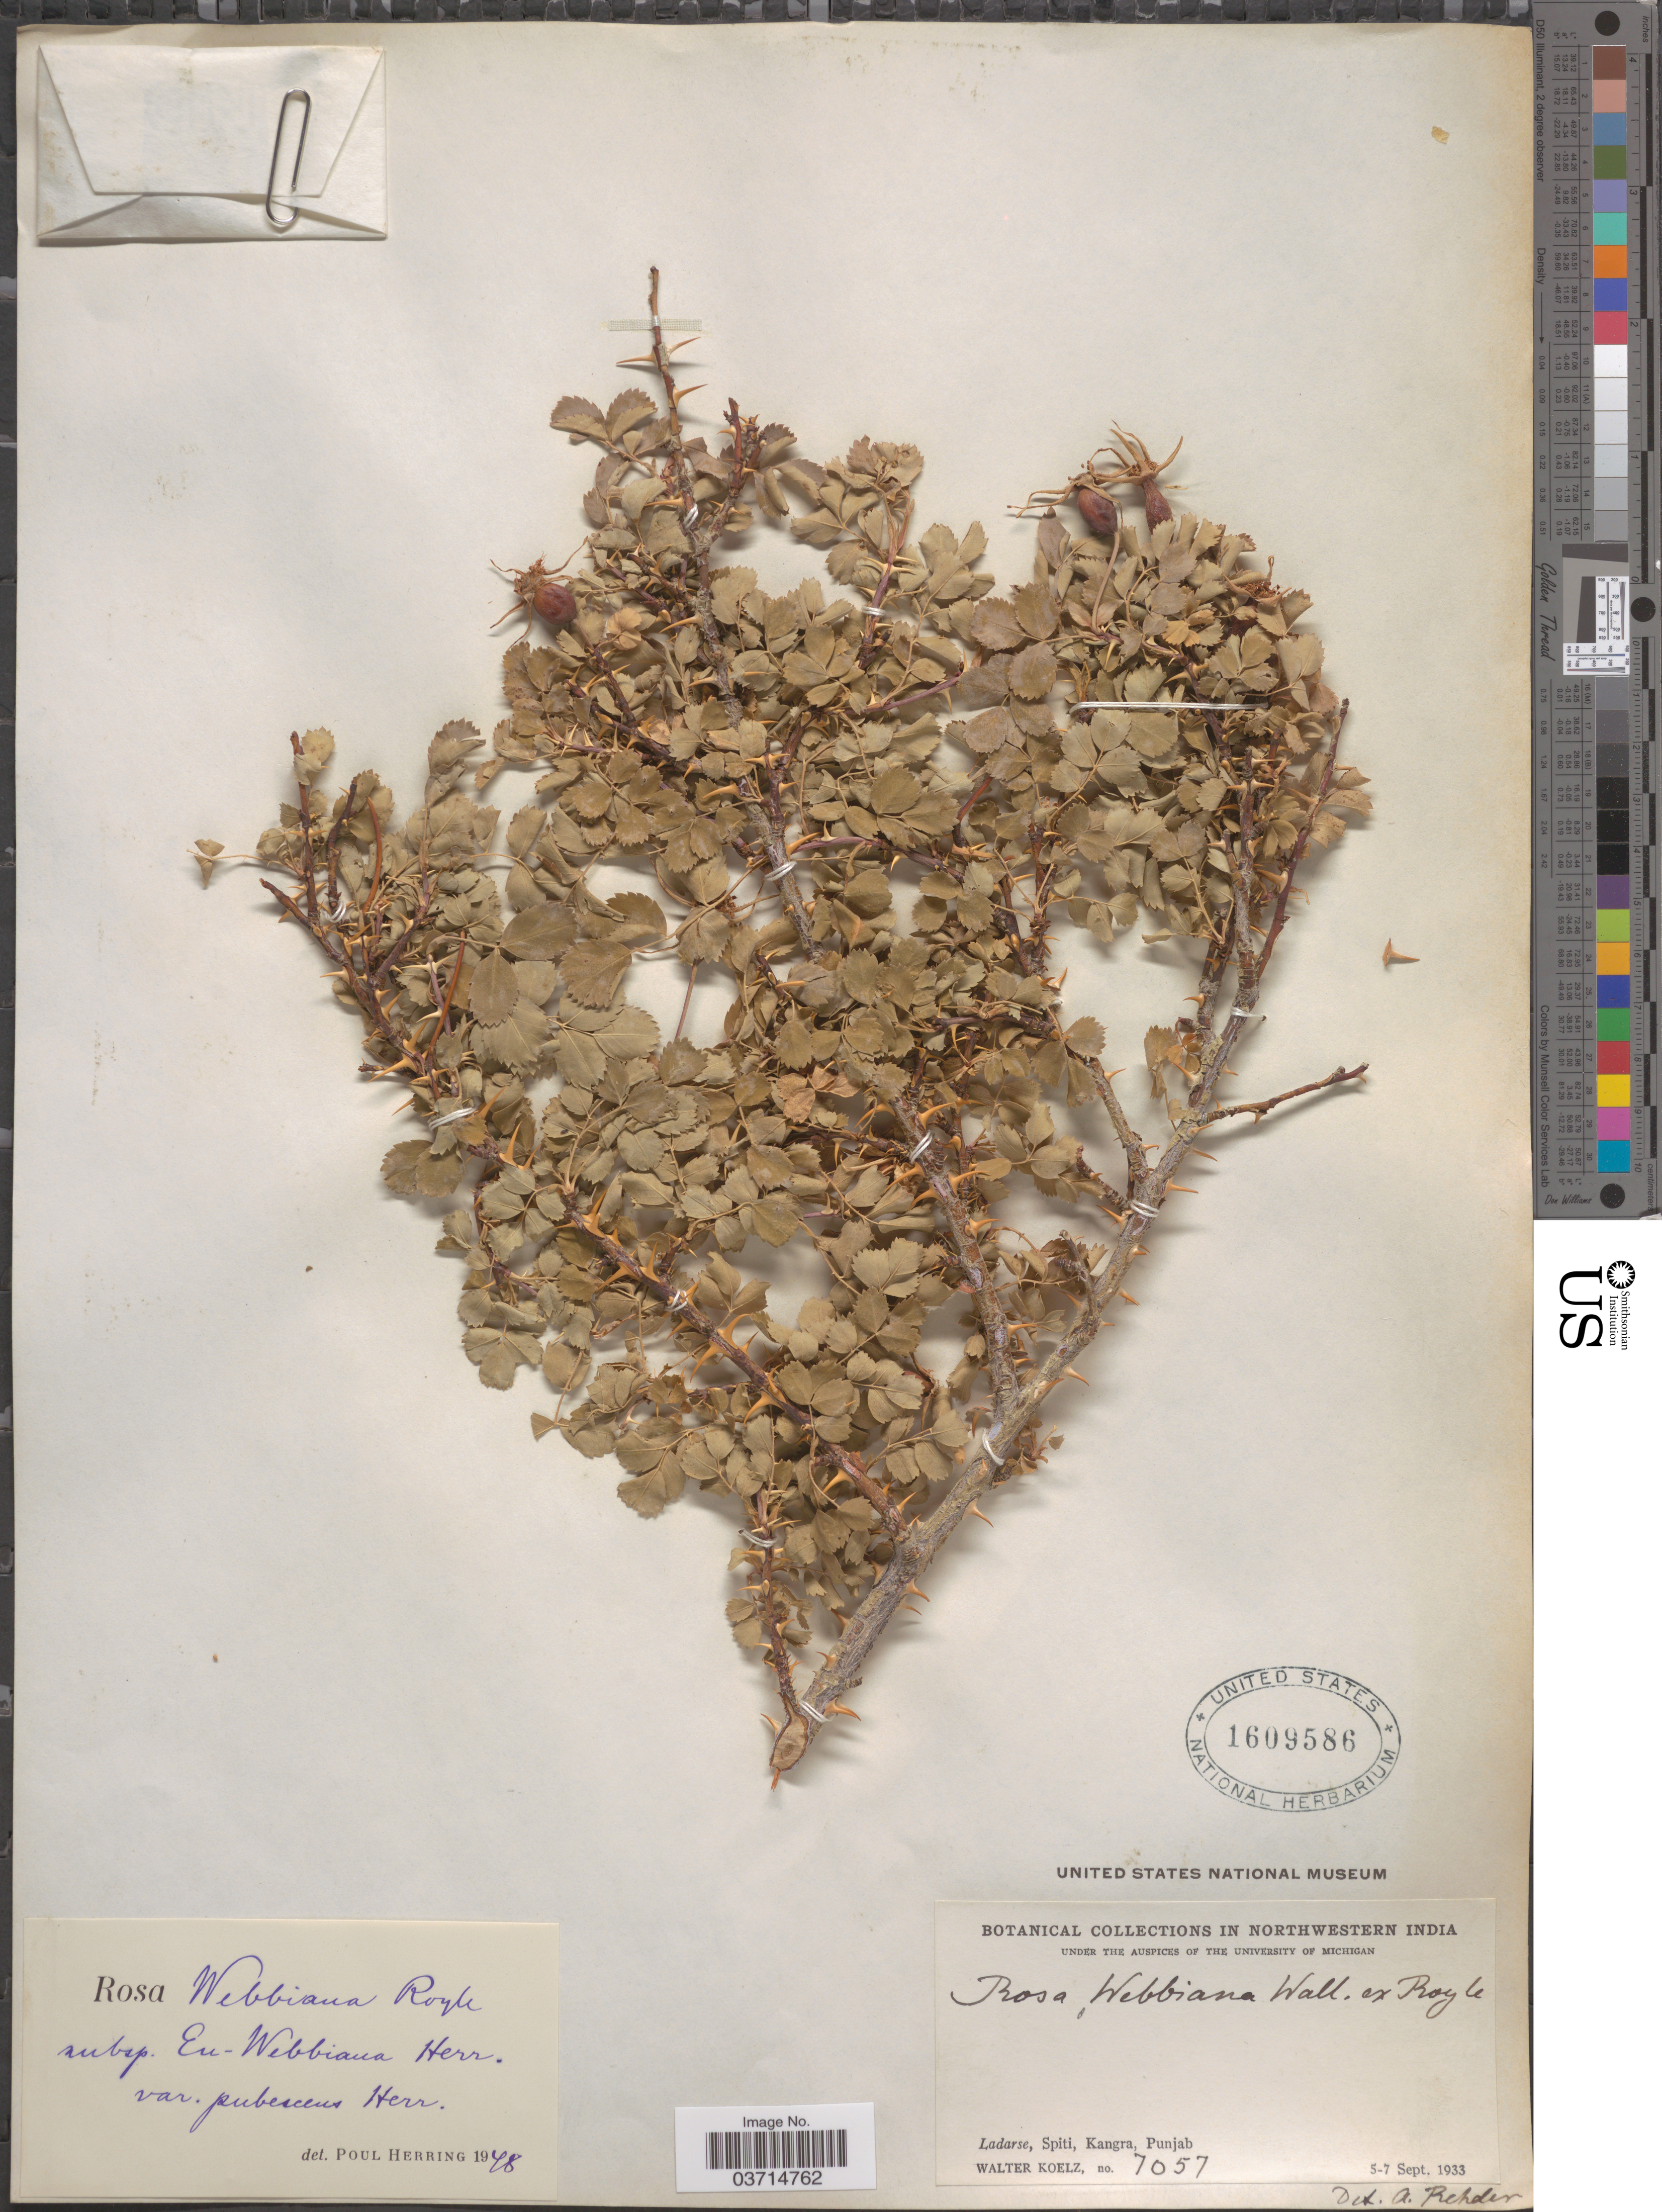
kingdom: Plantae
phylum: Tracheophyta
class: Magnoliopsida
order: Rosales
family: Rosaceae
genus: Rosa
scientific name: Rosa webbiana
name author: Wall. ex Royle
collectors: W. N. Koelz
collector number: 7057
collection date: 1933-09-05/1933-09-07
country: India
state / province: Punjab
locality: Northwestern India. Ladarse, Spiti, Kangra.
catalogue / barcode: US 1609586